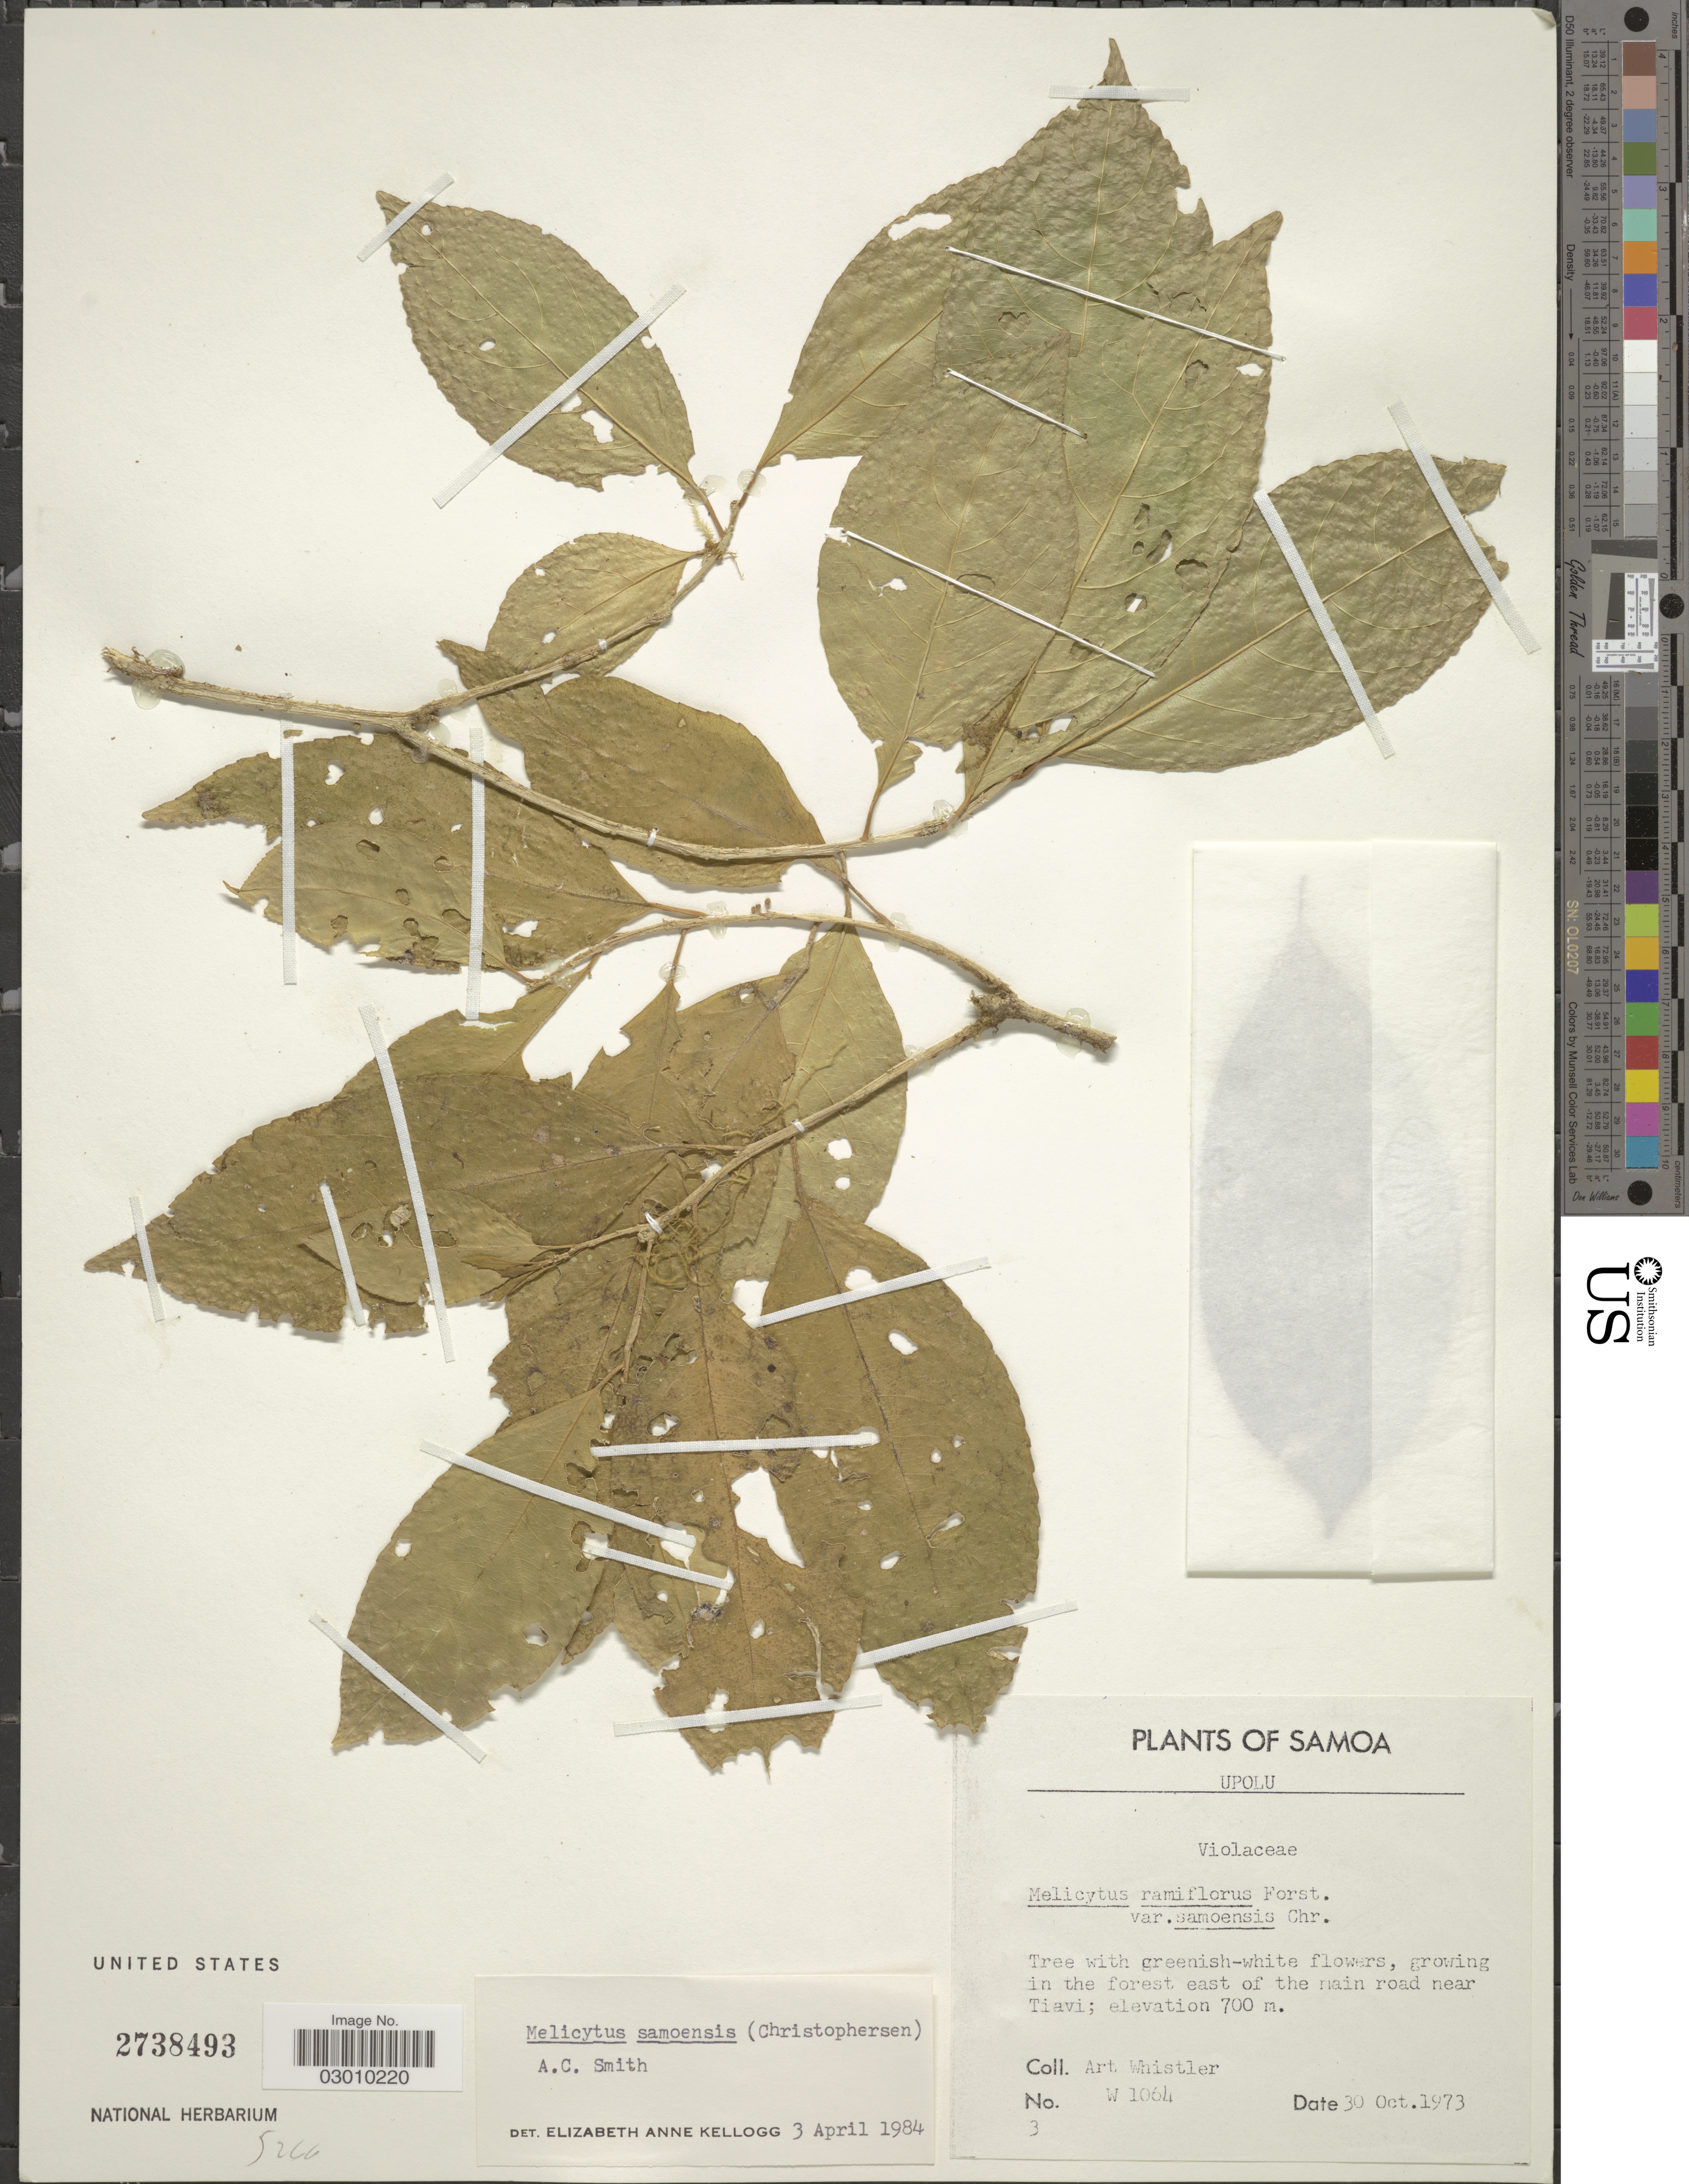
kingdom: Plantae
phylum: Tracheophyta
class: Magnoliopsida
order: Malpighiales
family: Violaceae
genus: Melicytus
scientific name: Melicytus samoensis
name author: (Christoph.) A.C. Sm.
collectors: A. Whistler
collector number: W1064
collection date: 1973-10-30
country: Samoa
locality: Samoa. Upolu. East of the main road near Tiavi.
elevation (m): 700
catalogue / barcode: US 2738493